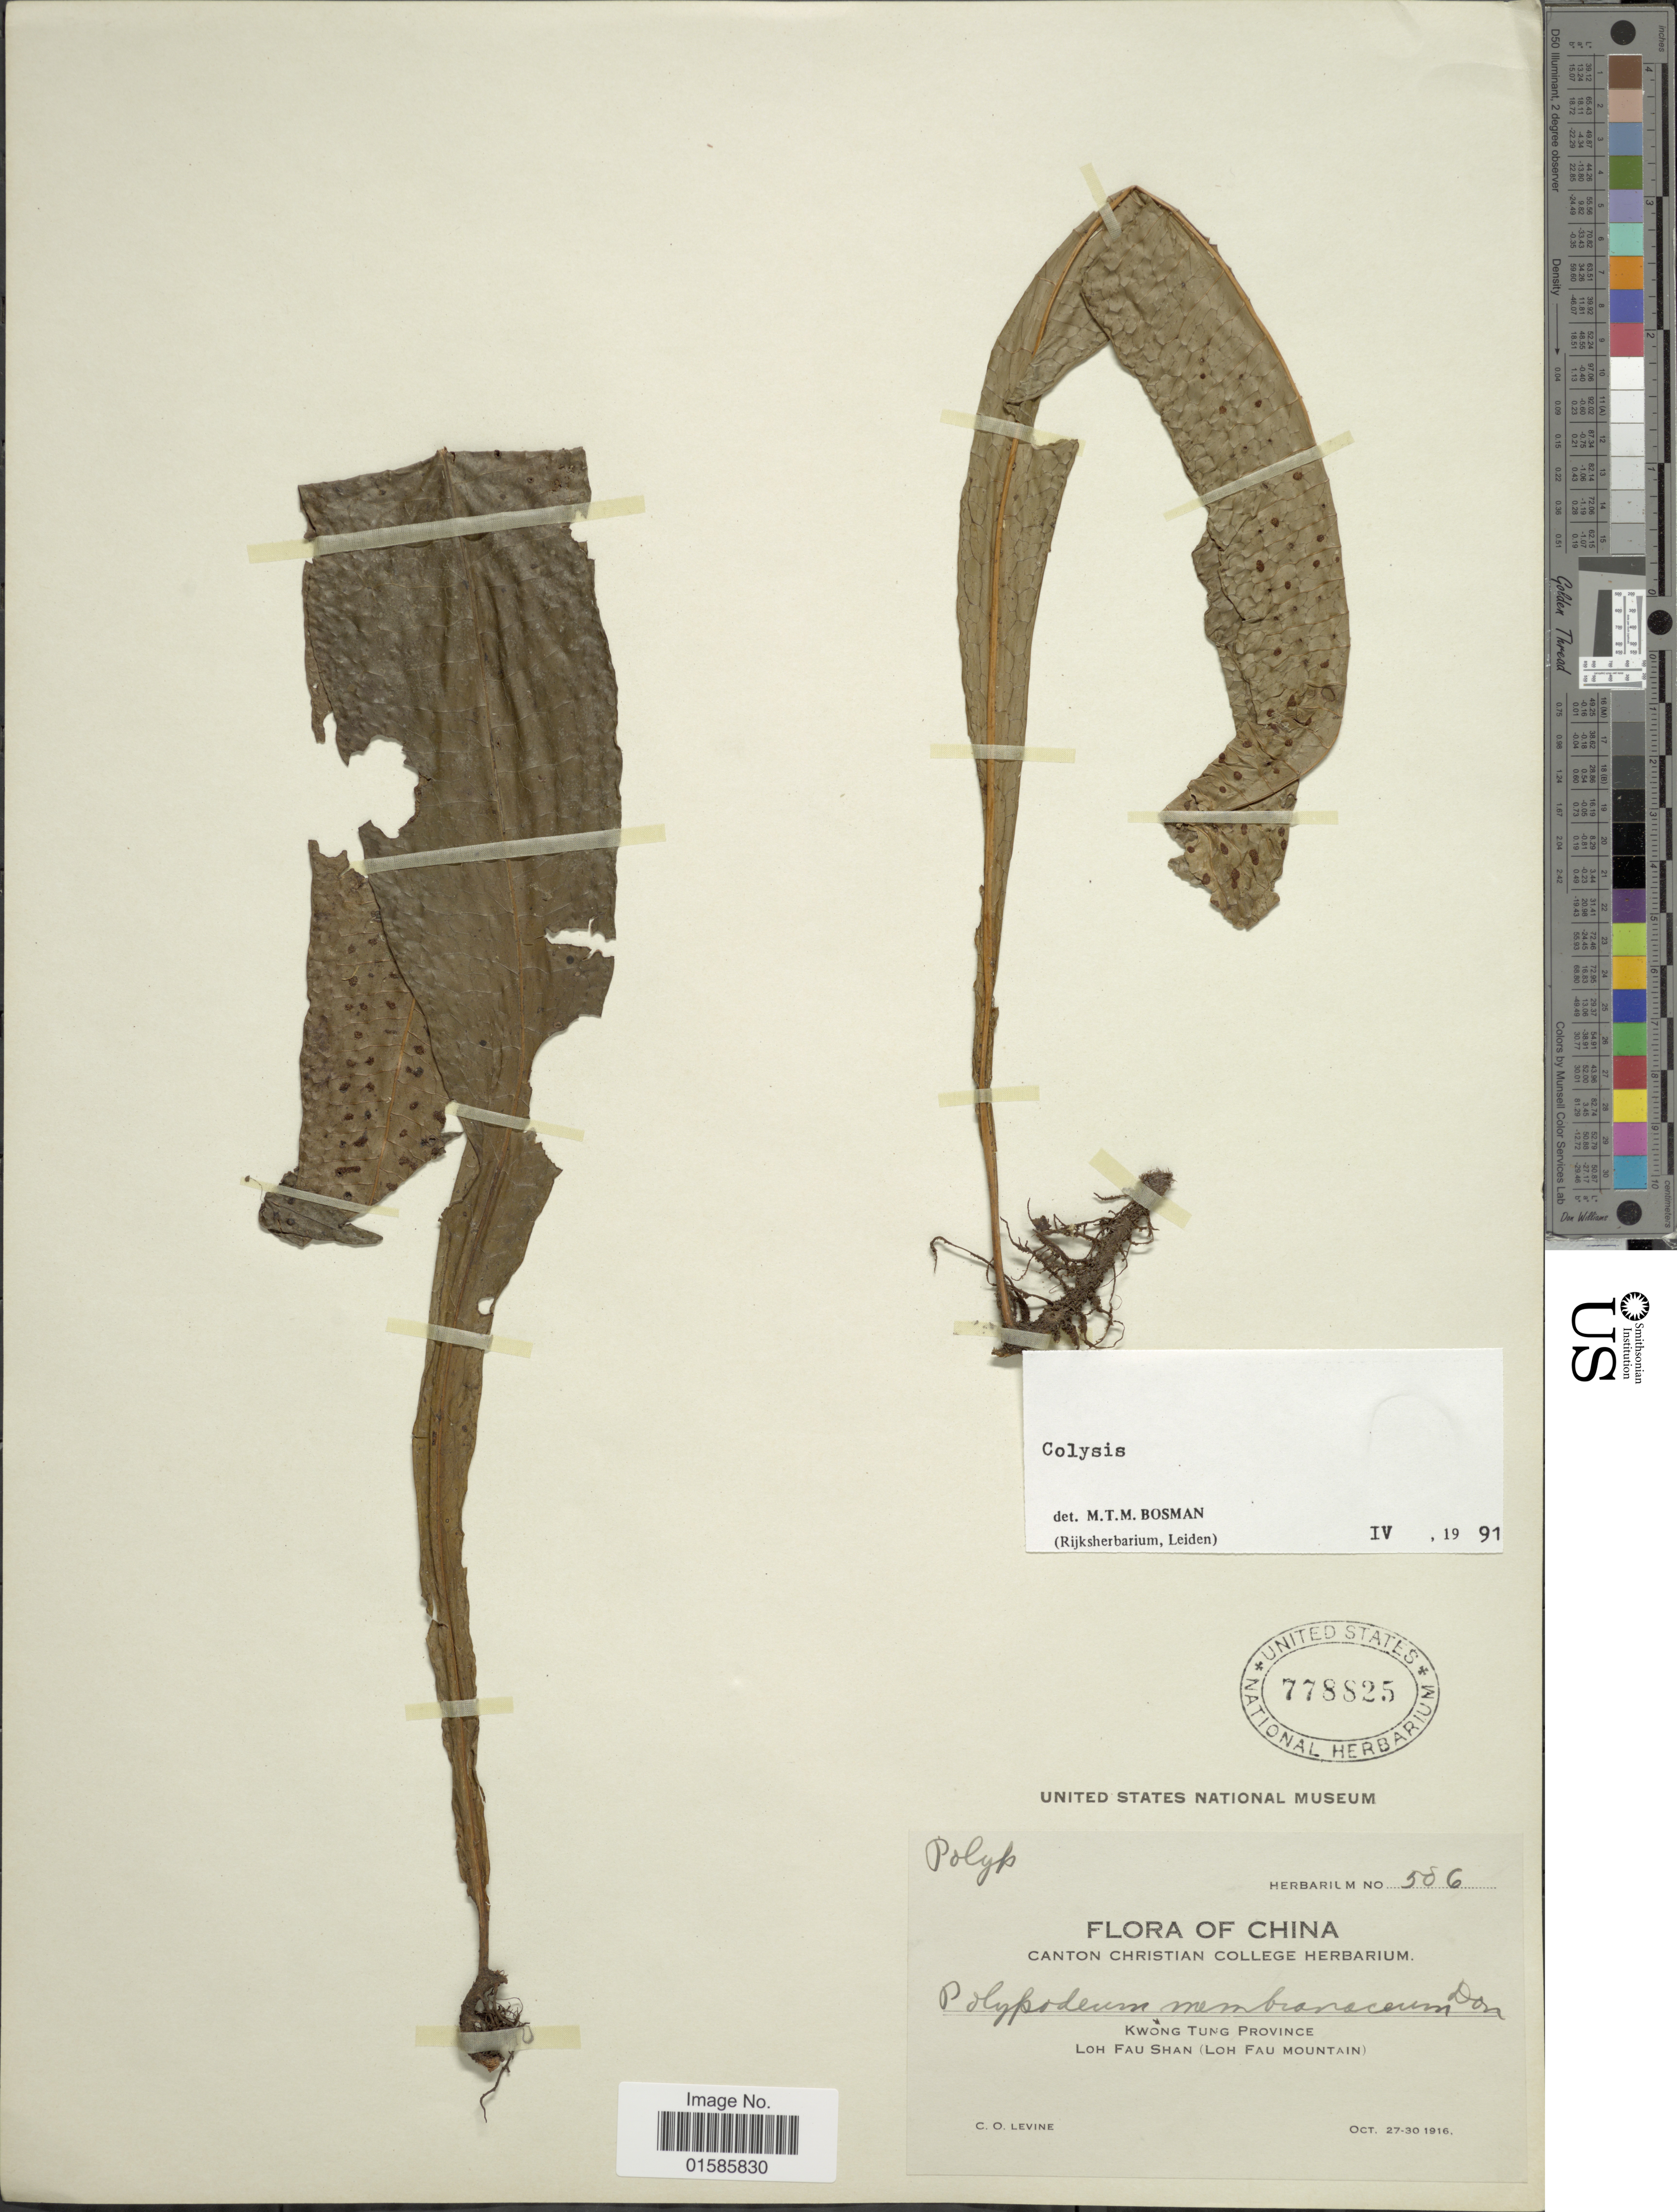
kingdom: Plantae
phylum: Tracheophyta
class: Polypodiopsida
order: Polypodiales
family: Polypodiaceae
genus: Microsorum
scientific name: Microsorum membranaceum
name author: (D. Don) Ching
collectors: C. O. Levine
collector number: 506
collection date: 1916-10-27/1916-10-30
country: China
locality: Kwong Tung Province, Loh Fau Shan (Loh Fau Mountain)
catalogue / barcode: US 778825